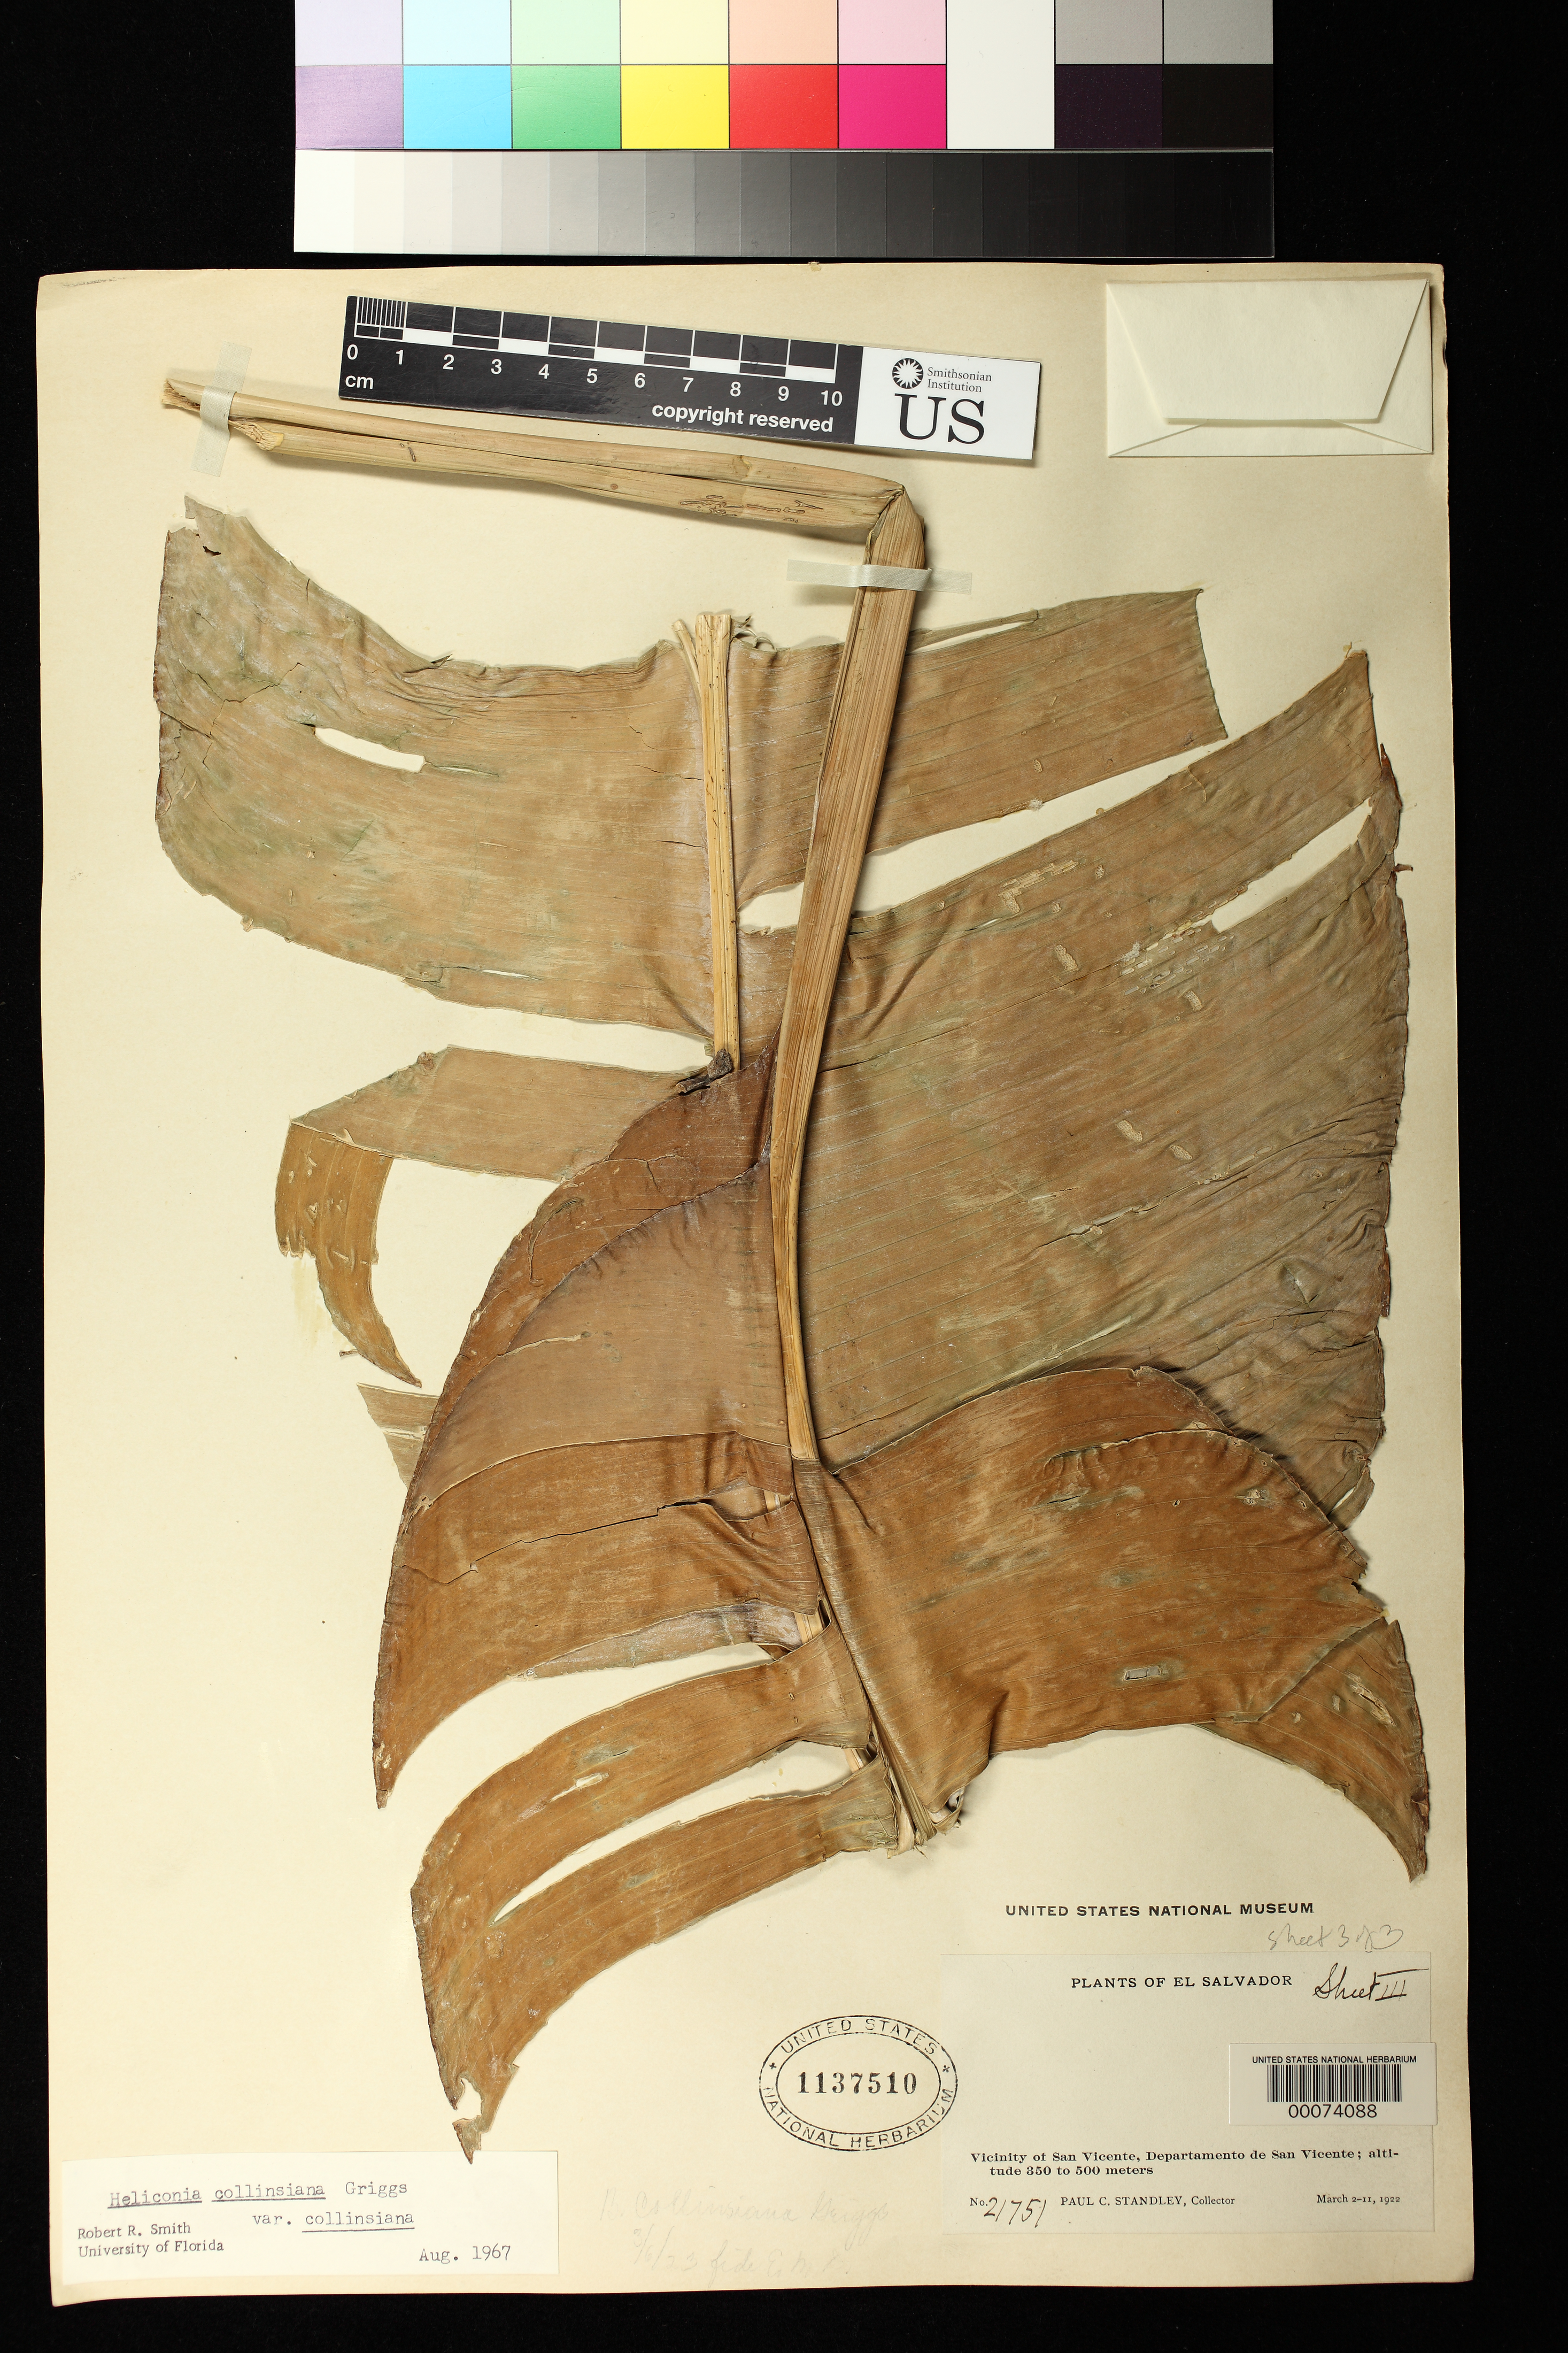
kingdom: Plantae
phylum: Tracheophyta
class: Liliopsida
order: Zingiberales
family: Heliconiaceae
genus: Heliconia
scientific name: Heliconia collinsiana var. collinsiana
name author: R.F. Griggs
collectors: P. C. Standley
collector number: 21751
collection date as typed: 02 Mar 1922 to 11 Mar 1922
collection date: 1922-03-02/1922-03-11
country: El Salvador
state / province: San Vincente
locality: Vicinity of san vicente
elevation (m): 350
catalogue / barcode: US 1137510